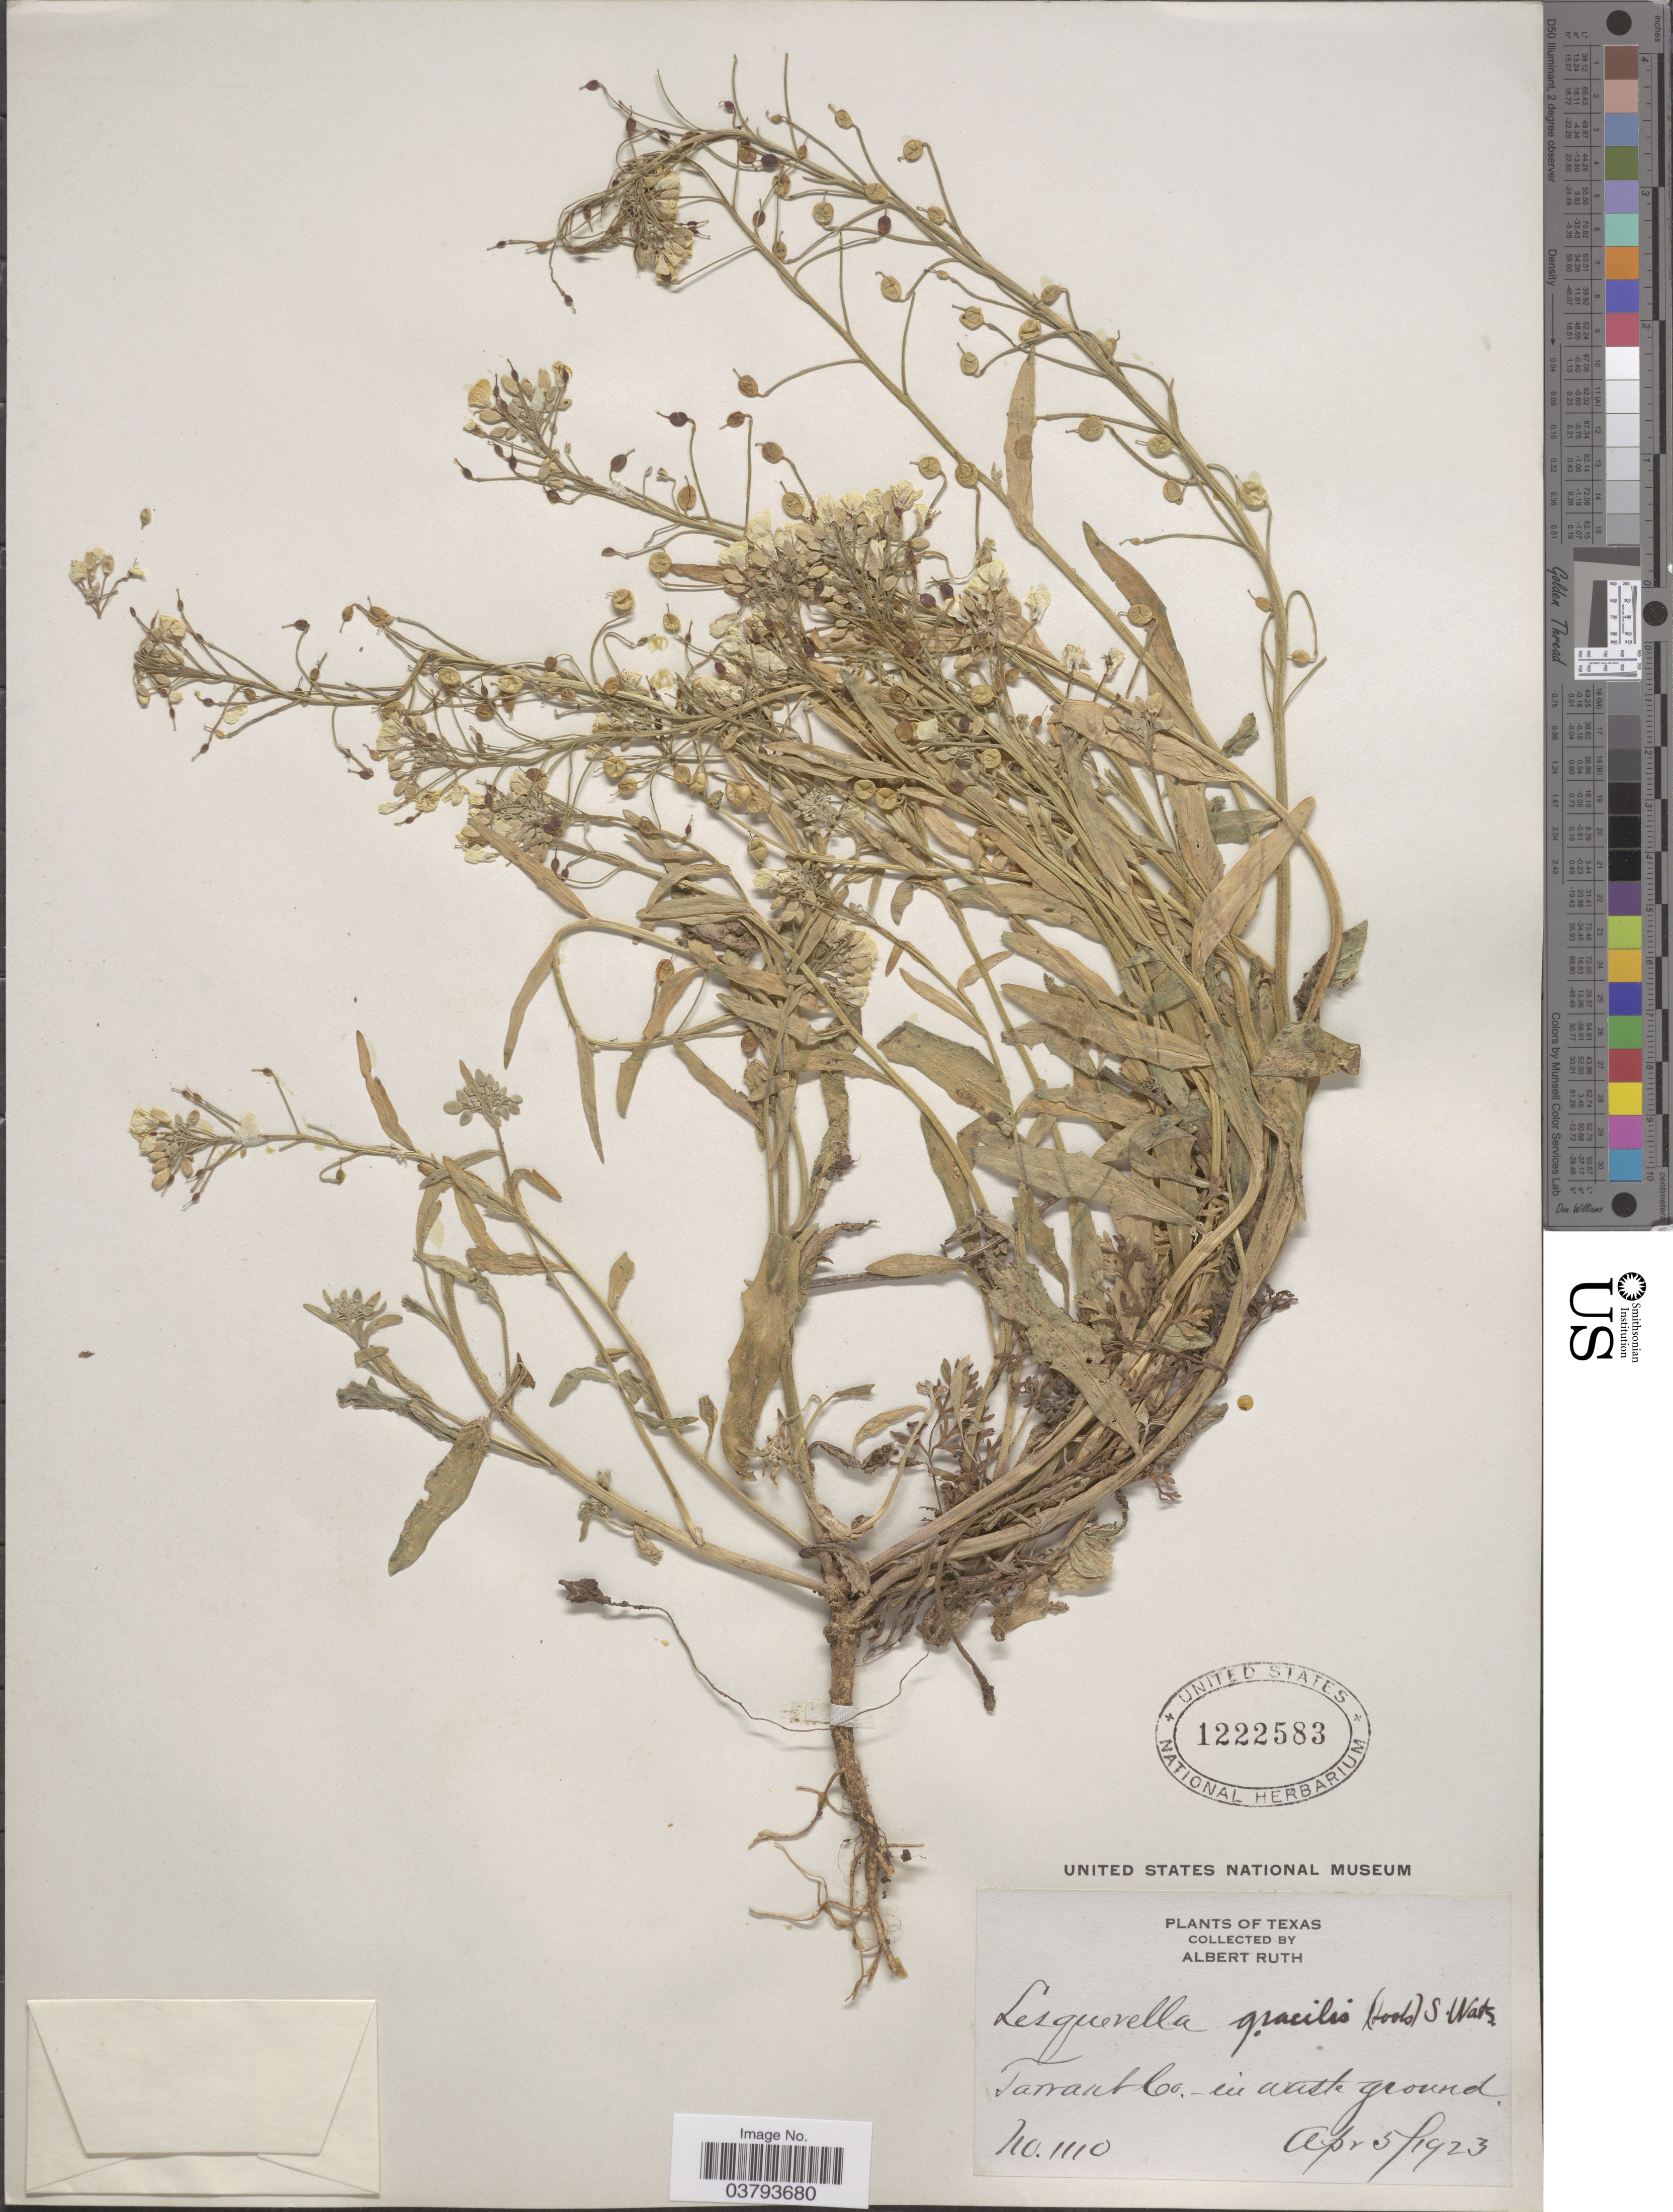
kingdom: Plantae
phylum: Tracheophyta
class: Magnoliopsida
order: Brassicales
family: Brassicaceae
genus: Lesquerella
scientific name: Lesquerella gracilis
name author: (Hook.) S. Watson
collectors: A. Ruth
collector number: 1110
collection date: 1923-04-05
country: United States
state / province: Texas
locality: Tarrant Co.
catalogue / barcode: US 1222583